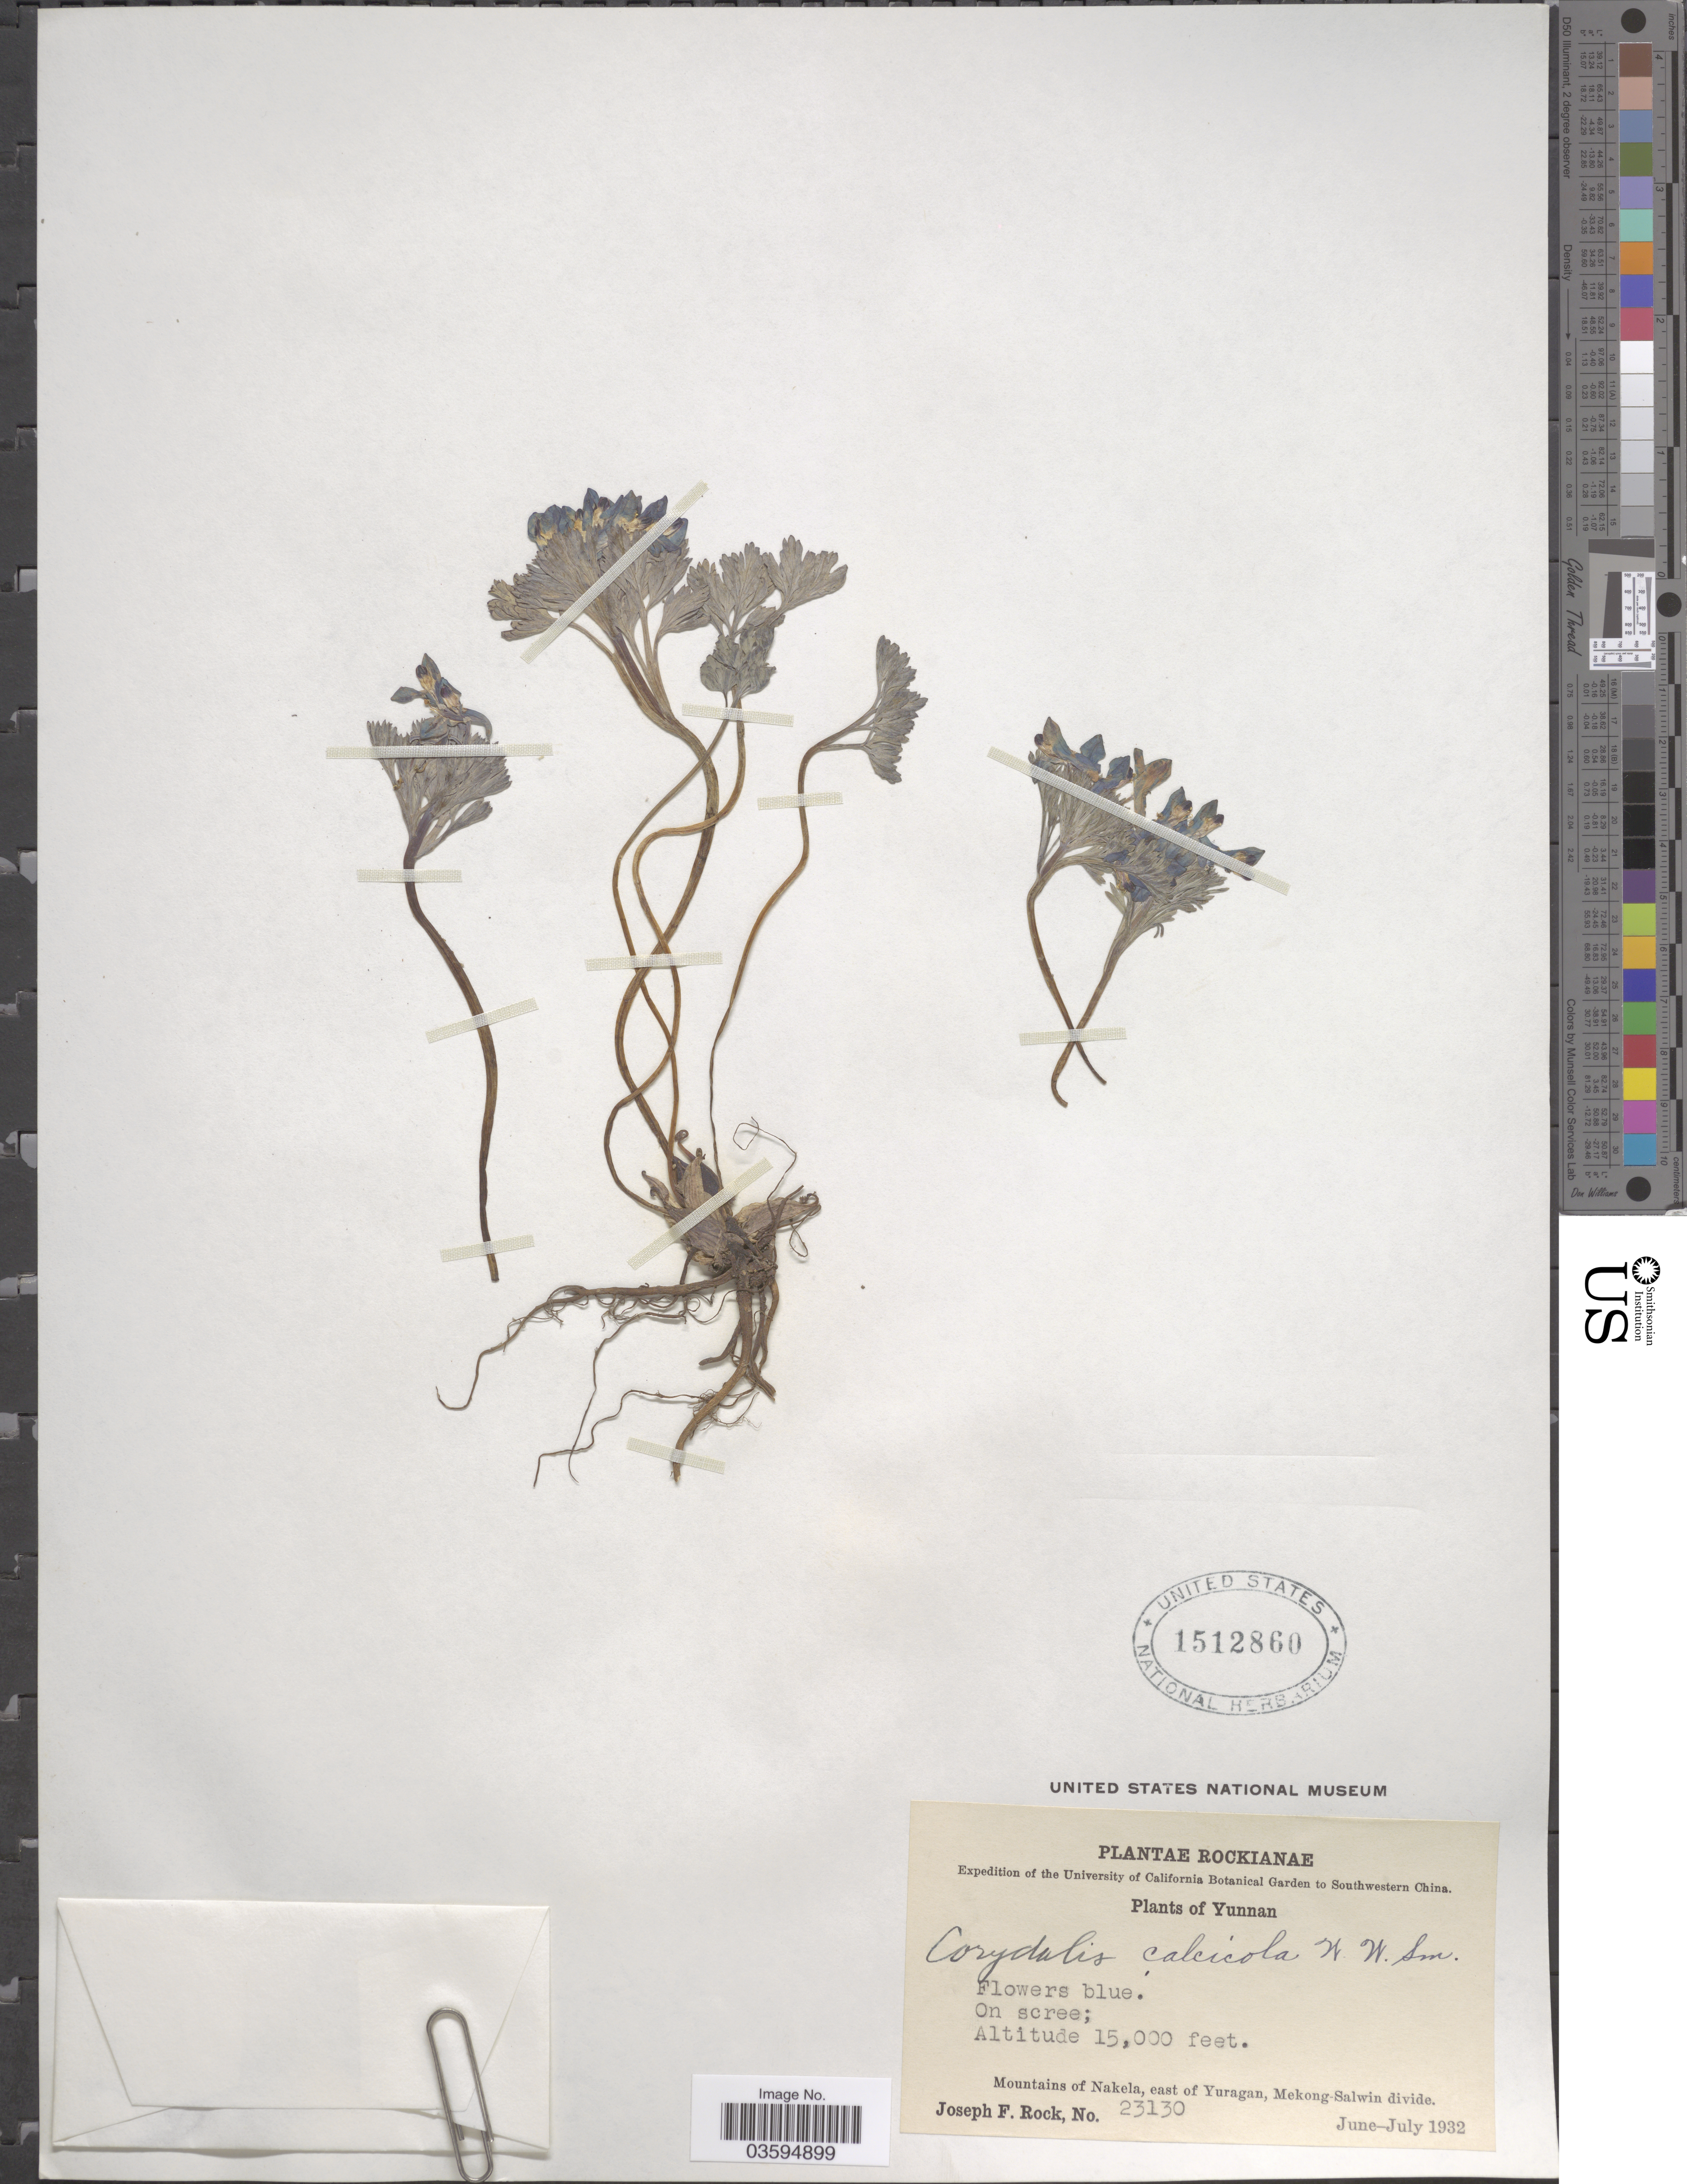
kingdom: Plantae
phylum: Tracheophyta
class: Magnoliopsida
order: Ranunculales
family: Papaveraceae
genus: Corydalis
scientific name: Corydalis adrienii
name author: Prain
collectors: J. F. Rock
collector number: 23130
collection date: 1932-06/1932-07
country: China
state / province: Yunnan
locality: Southwestern China. Mountains of Nakela, east of Yuragan, Mekong-Salwin divide.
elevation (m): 4572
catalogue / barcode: US 1512860